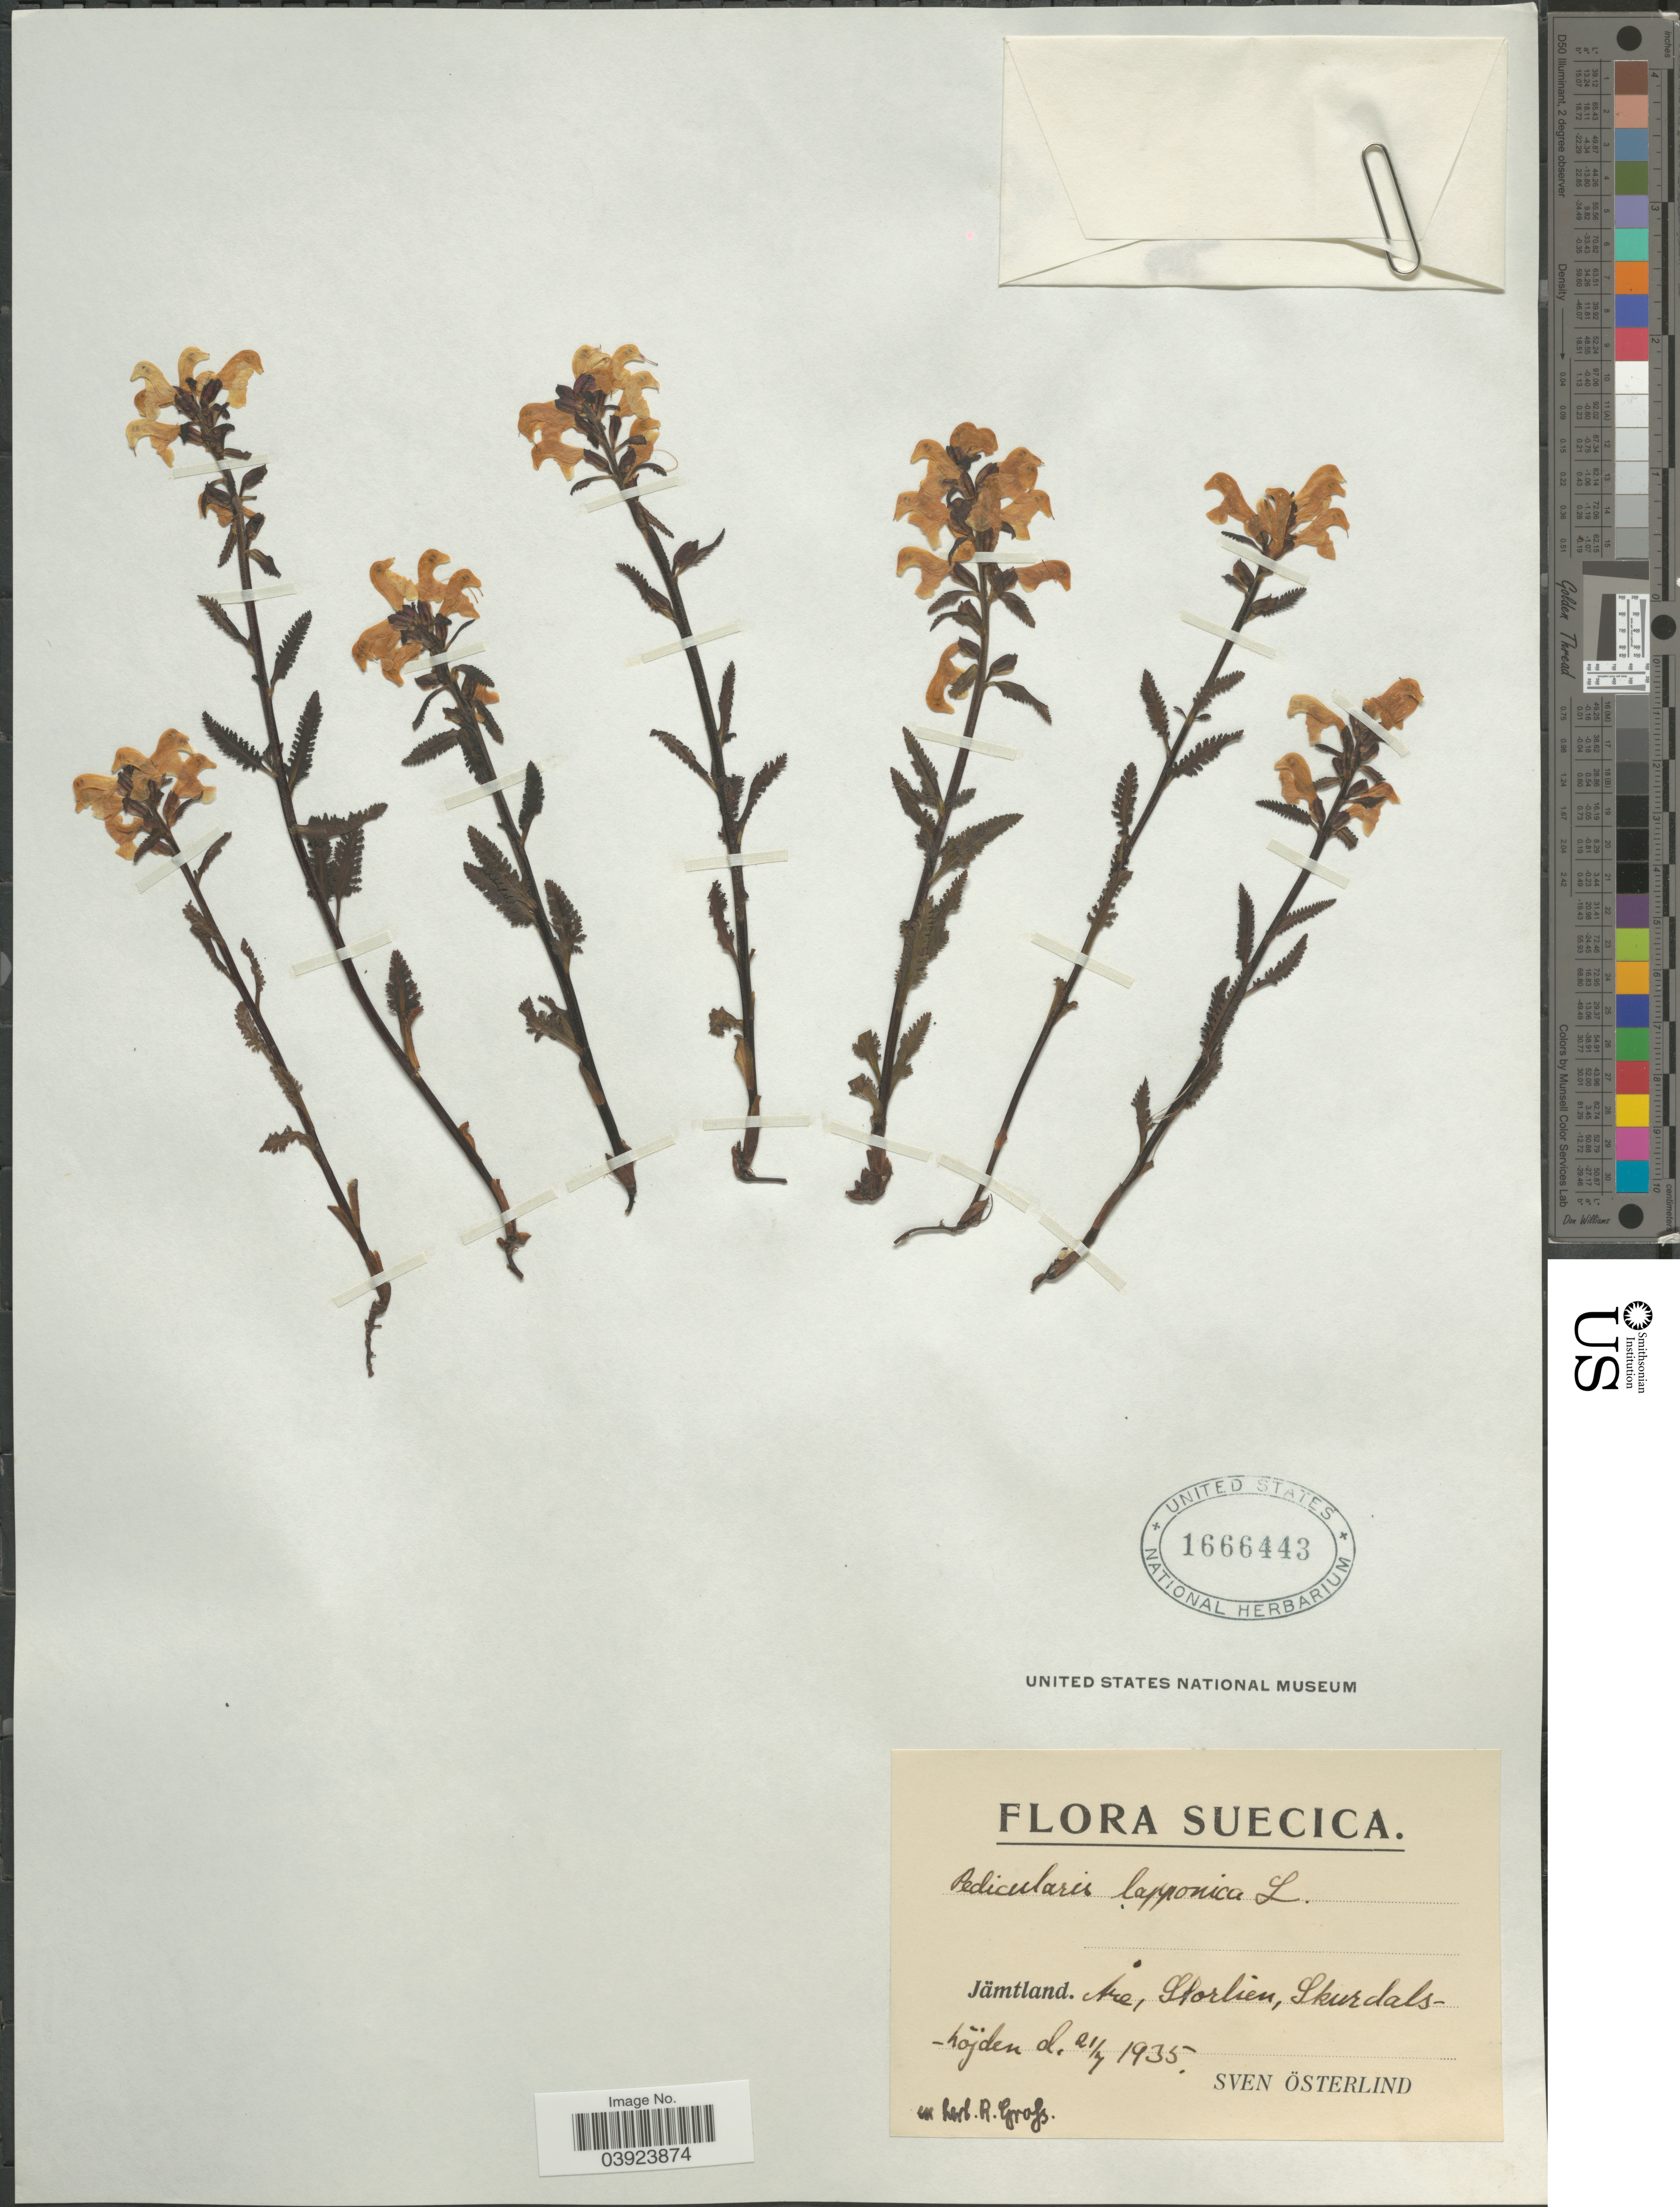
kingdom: Plantae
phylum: Tracheophyta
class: Magnoliopsida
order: Lamiales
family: Orobanchaceae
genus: Pedicularis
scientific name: Pedicularis lapponica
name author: L.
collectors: S. Osterlind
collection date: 1935-07-21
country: Sweden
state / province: Jämtland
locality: Suecica. Jämtland. Are, Storlien, Skurdalshojden.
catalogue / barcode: US 1666443